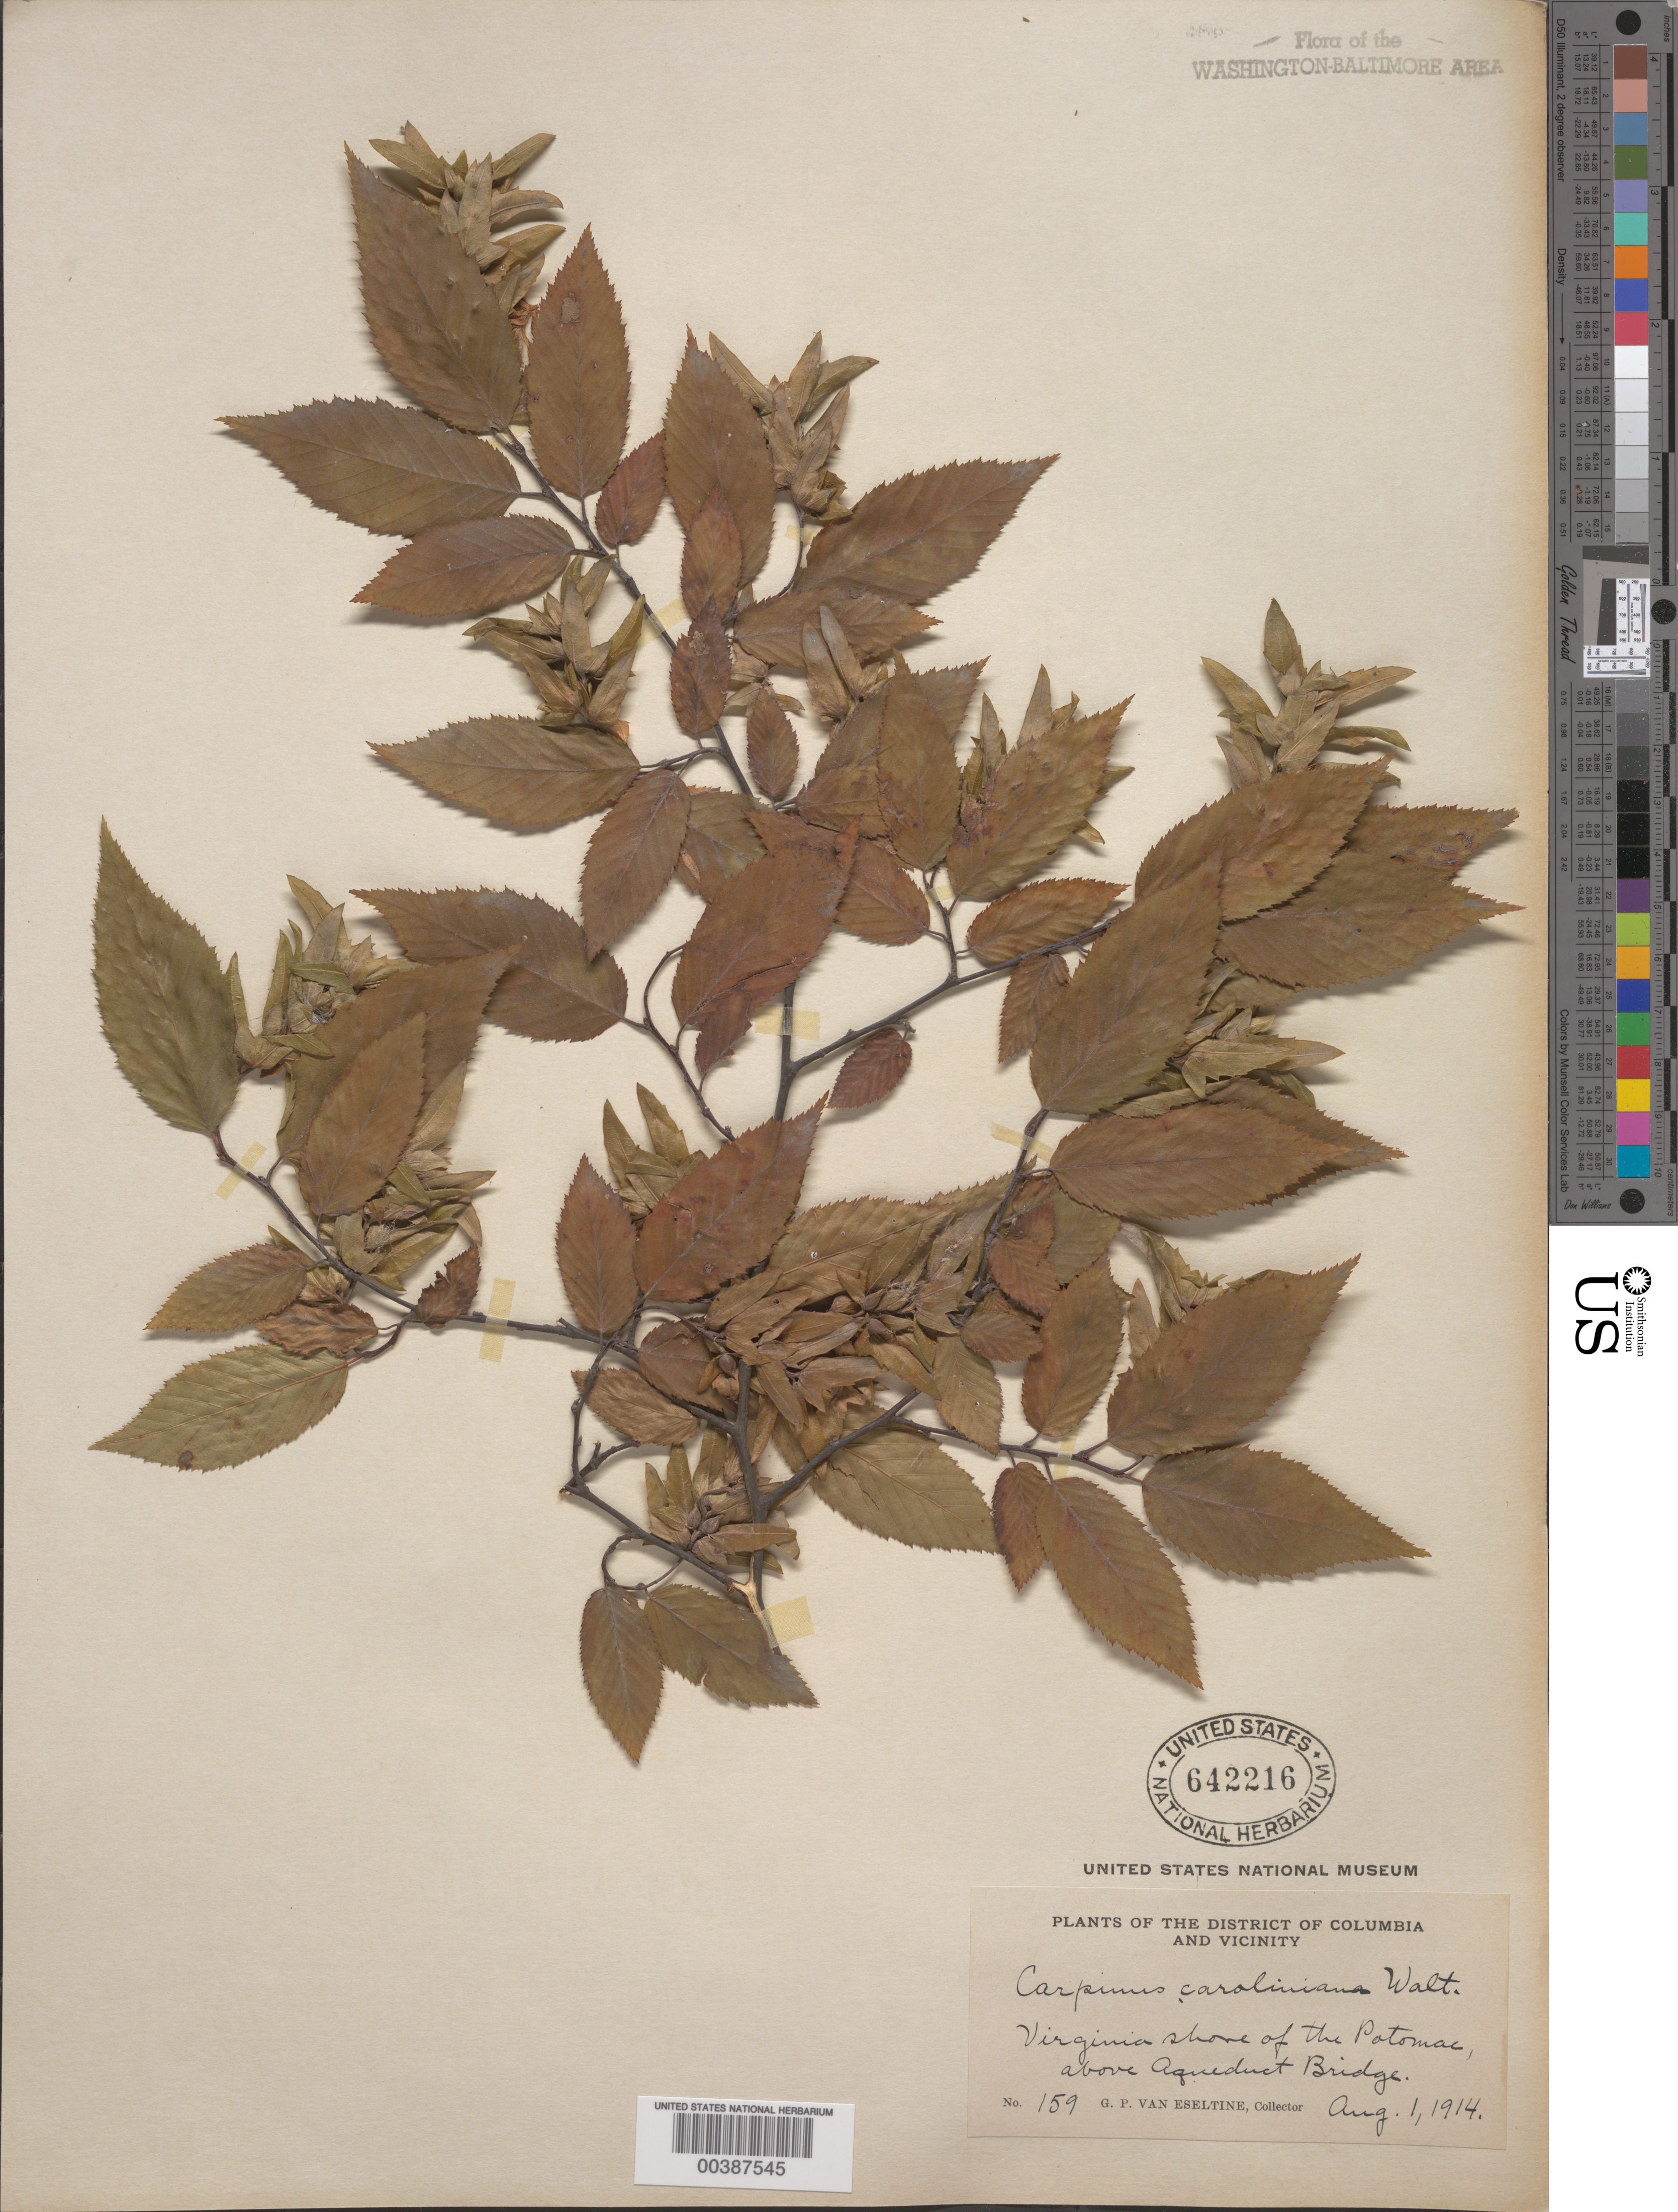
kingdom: Plantae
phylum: Tracheophyta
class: Magnoliopsida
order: Fagales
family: Betulaceae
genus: Carpinus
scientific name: Carpinus caroliniana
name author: Walter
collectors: G. P. Van Eseltine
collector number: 159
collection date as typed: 01 Aug 1914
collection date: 1914-08-01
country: United States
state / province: Virginia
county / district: Fairfax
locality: Above Aqueduct Bridge, Potomac shore C. & O. Canal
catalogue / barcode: US 642216